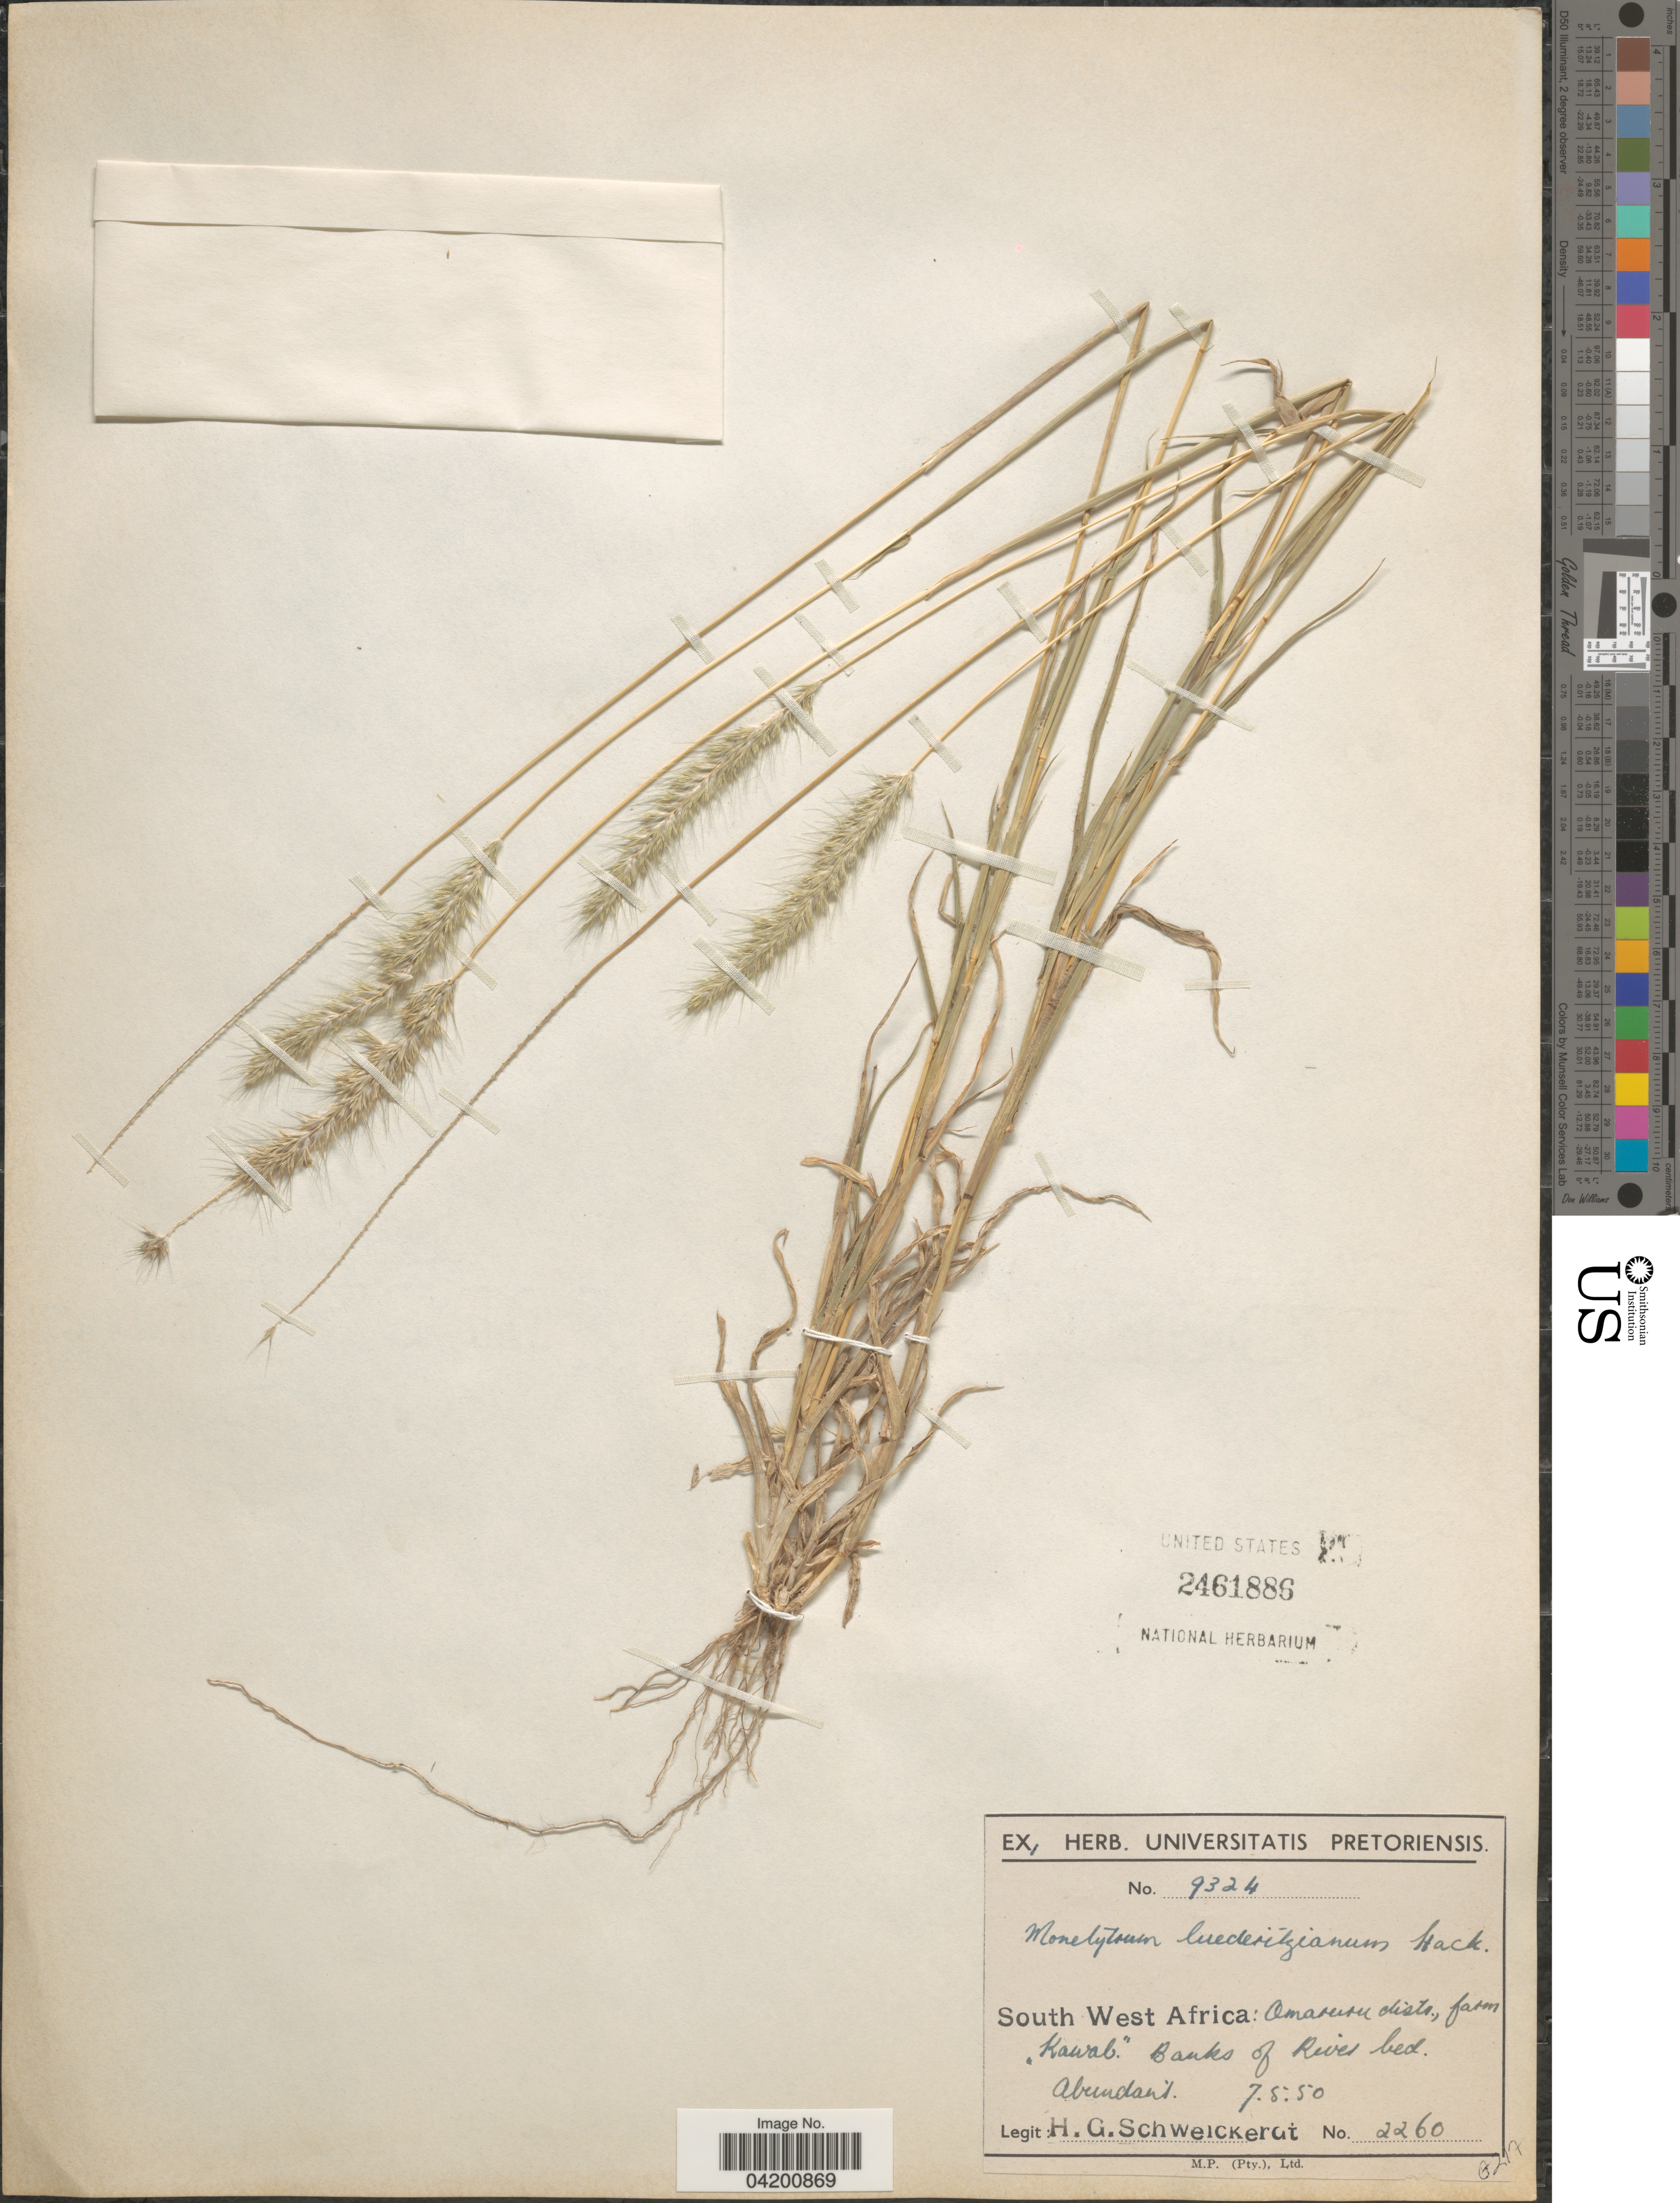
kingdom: Plantae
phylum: Tracheophyta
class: Liliopsida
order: Poales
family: Poaceae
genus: Monelytrum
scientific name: Monelytrum luederitzianum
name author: Hack.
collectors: H. Schweickerdt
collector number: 2260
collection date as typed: Transcribed d/m/y: 7/5/50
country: Namibia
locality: South West Africa: Omaruru distr., farm "Kawab." Banks of River bed.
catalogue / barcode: US 2461886